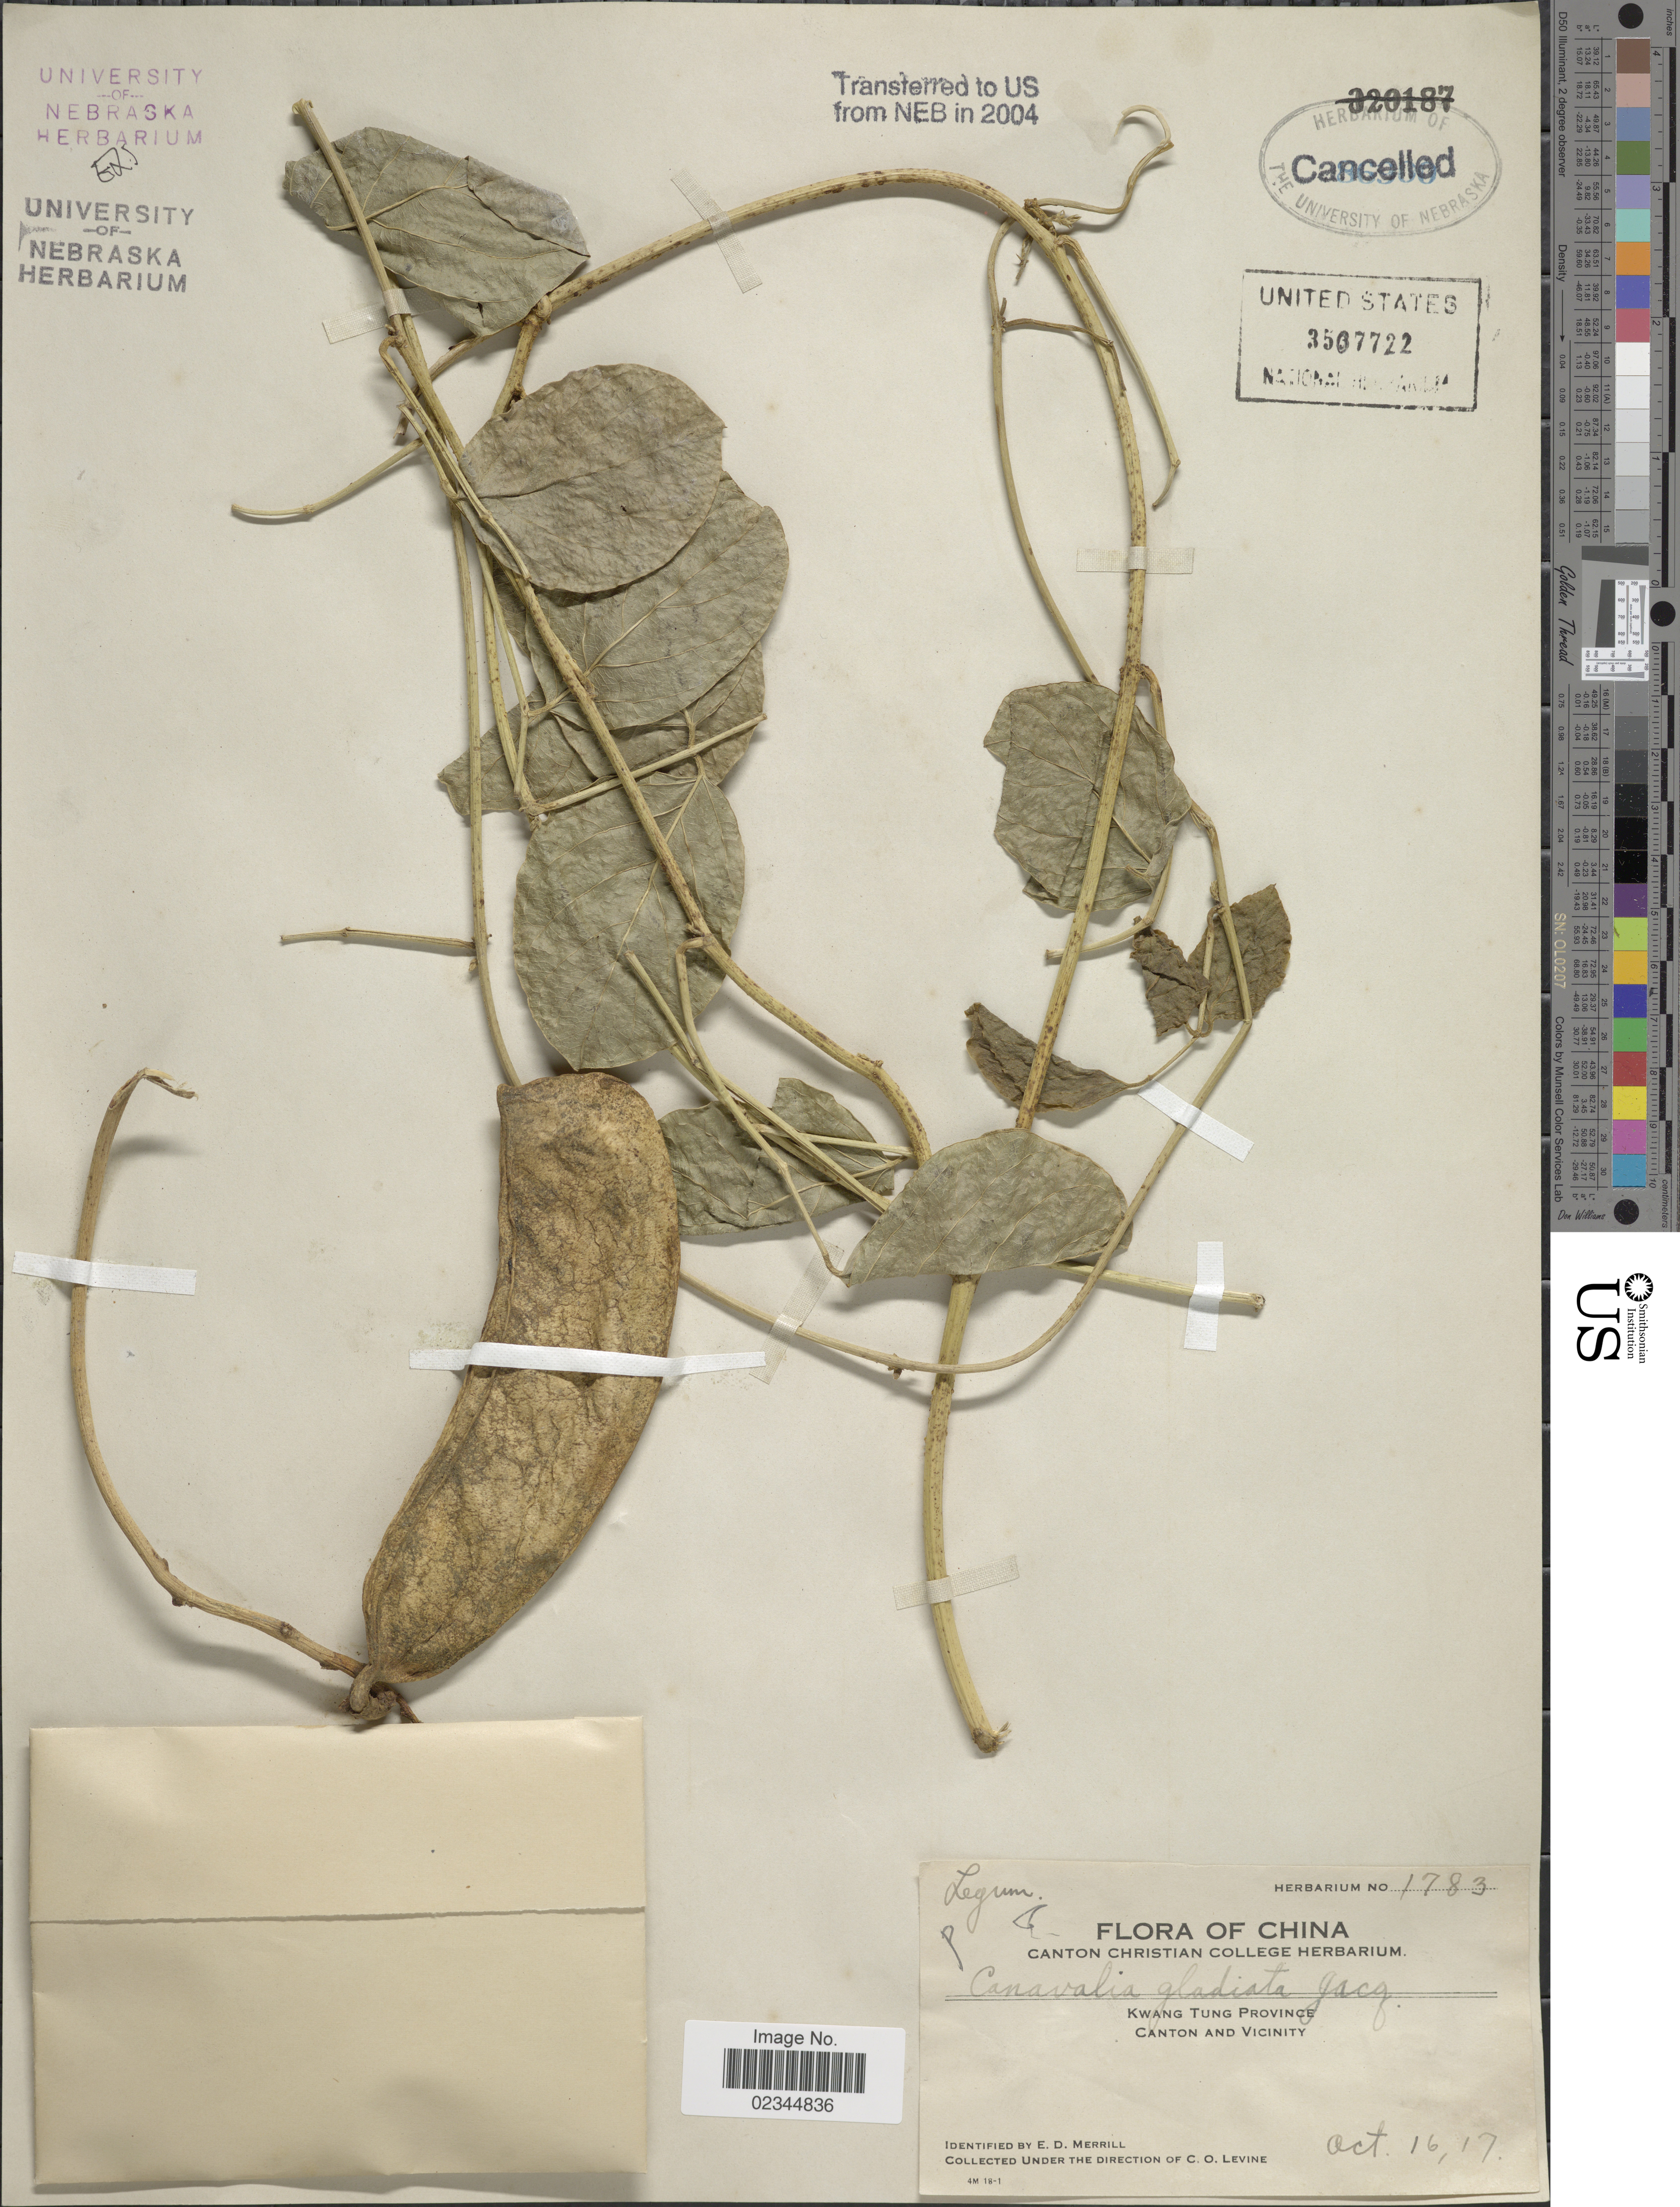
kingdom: Plantae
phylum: Tracheophyta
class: Magnoliopsida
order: Fabales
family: Fabaceae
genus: Canavalia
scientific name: Canavalia gladiata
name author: (Jacq.) DC.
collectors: C. O. Levine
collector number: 1783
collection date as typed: Transcribed d/m/y: 16/10/17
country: China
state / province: Guangdong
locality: Kwang Tung Province, Canton and Vicinity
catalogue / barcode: US 3507722